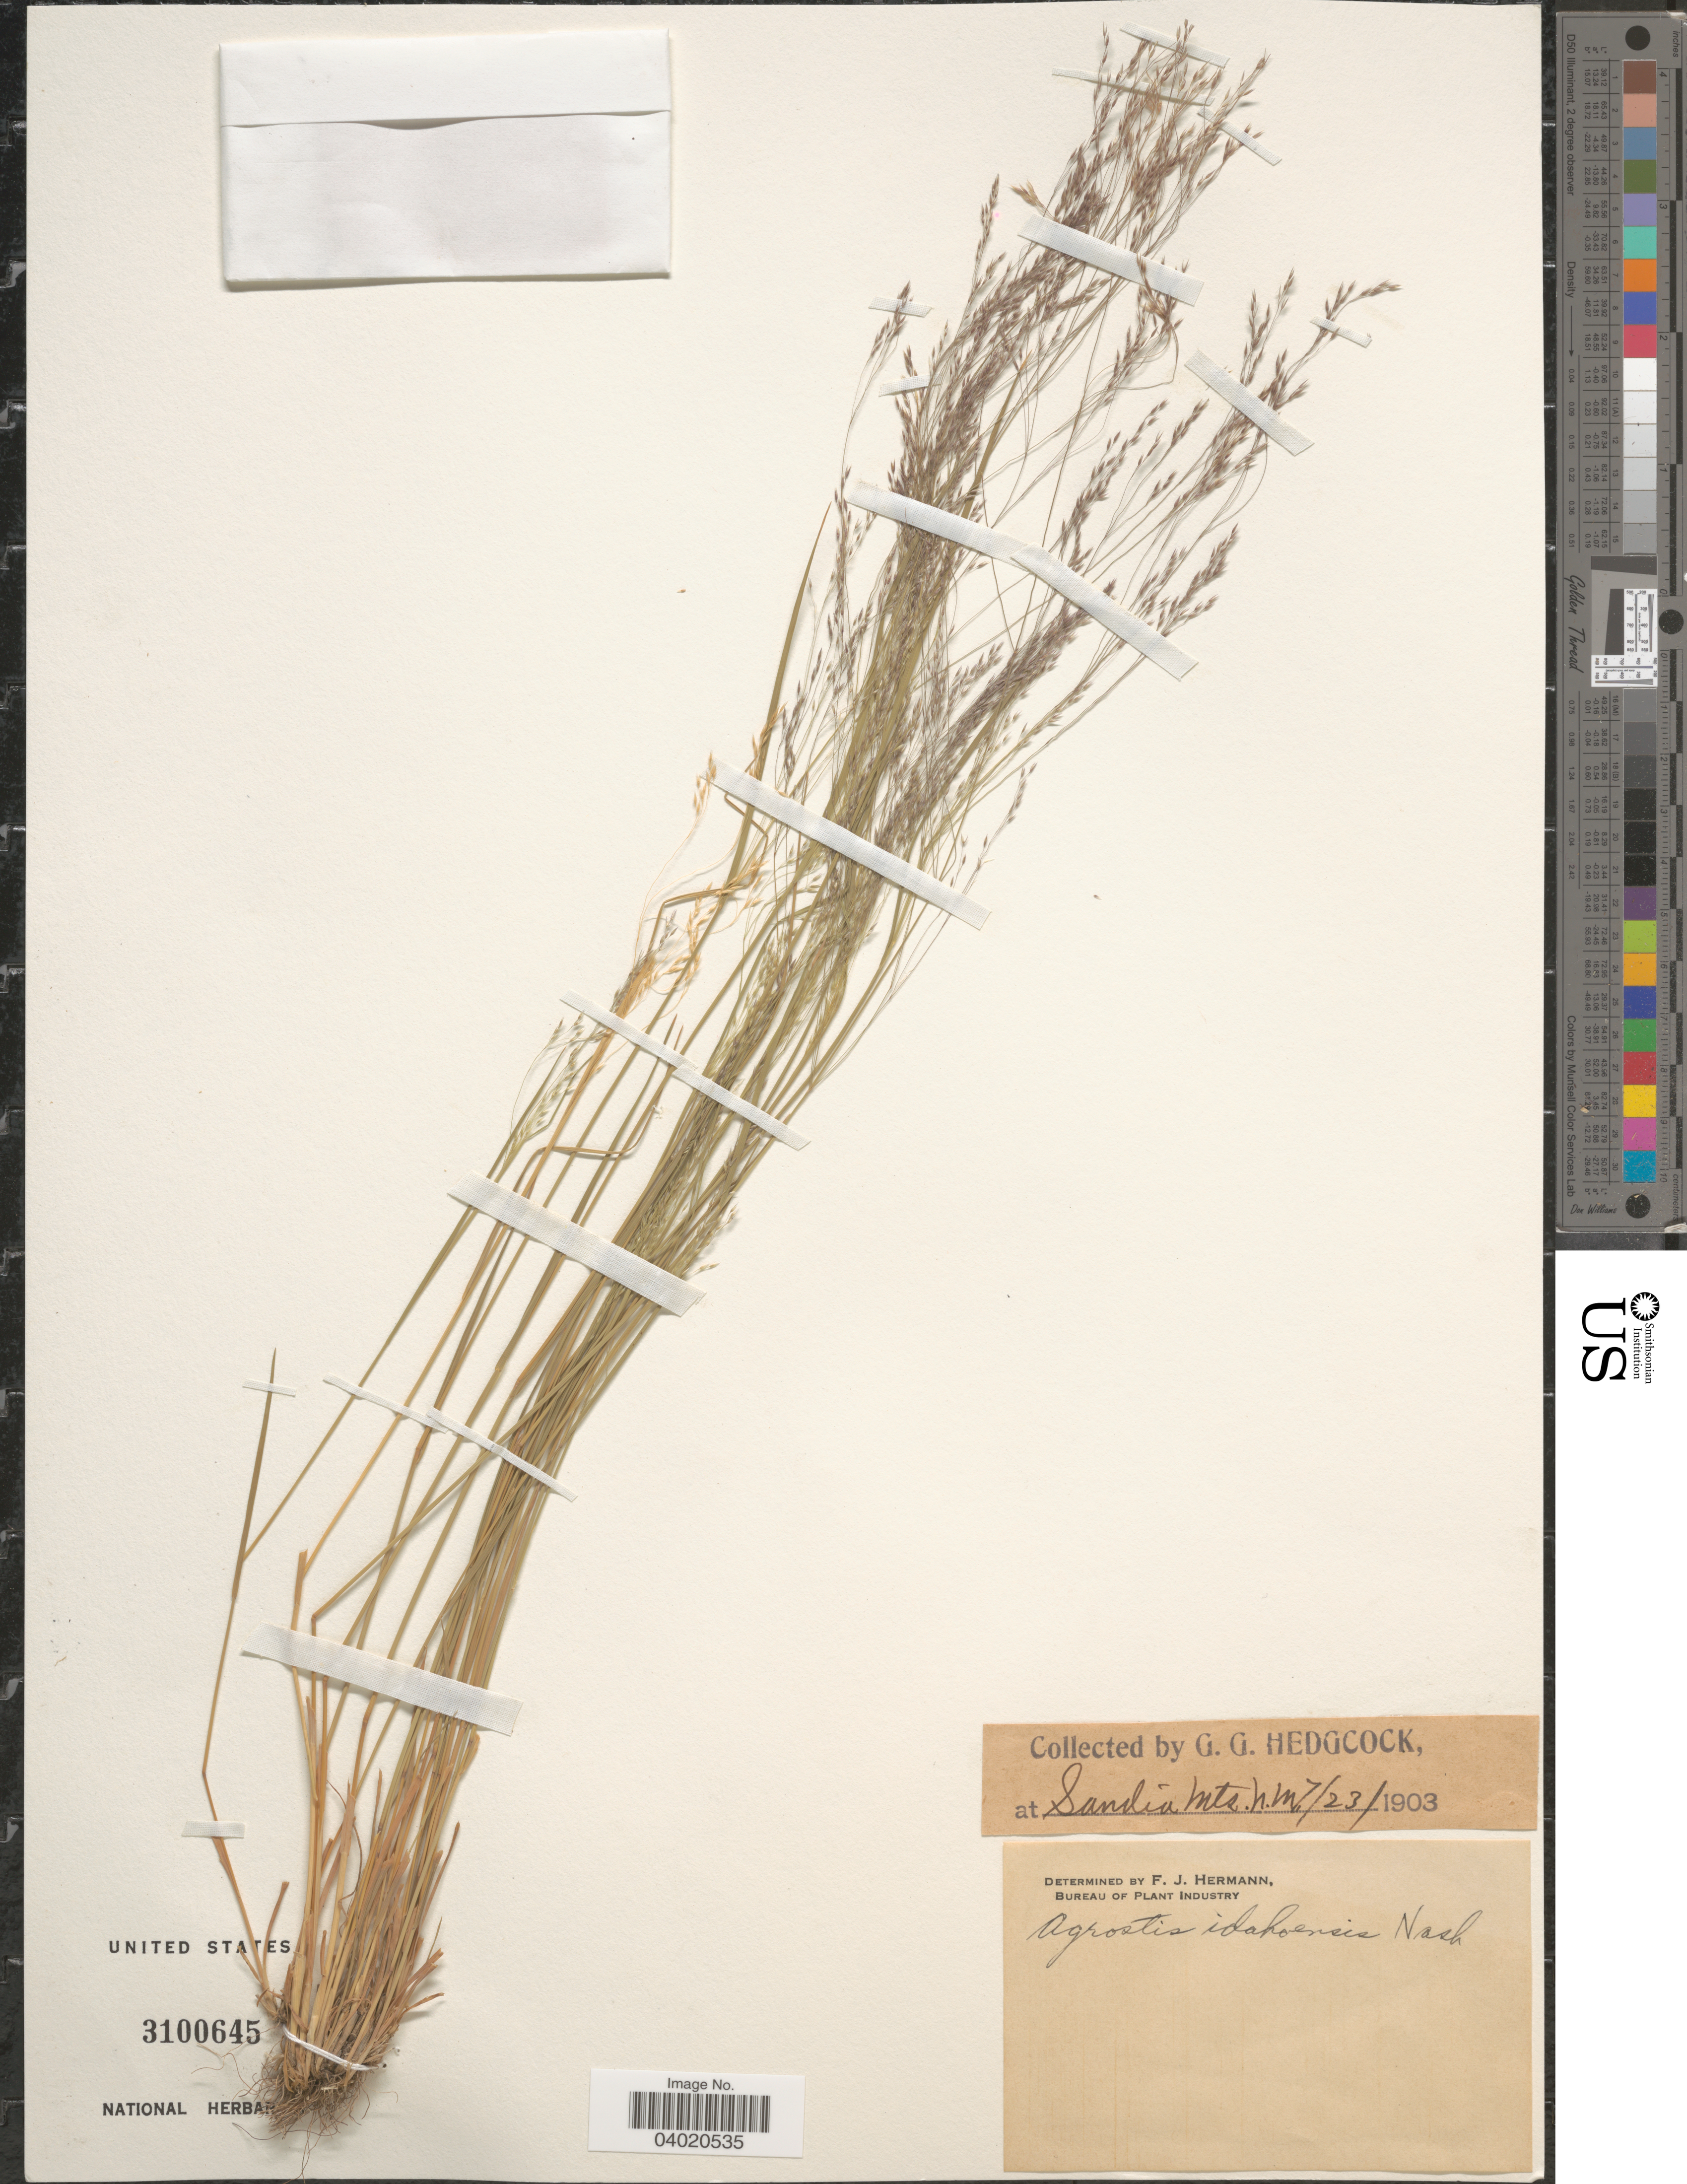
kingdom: Plantae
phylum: Tracheophyta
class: Liliopsida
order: Poales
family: Poaceae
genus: Agrostis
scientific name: Agrostis idahoensis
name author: Nash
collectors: G. Hedgcock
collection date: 1903-07-23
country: United States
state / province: New Mexico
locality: Sandia Mts.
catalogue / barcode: US 3100645